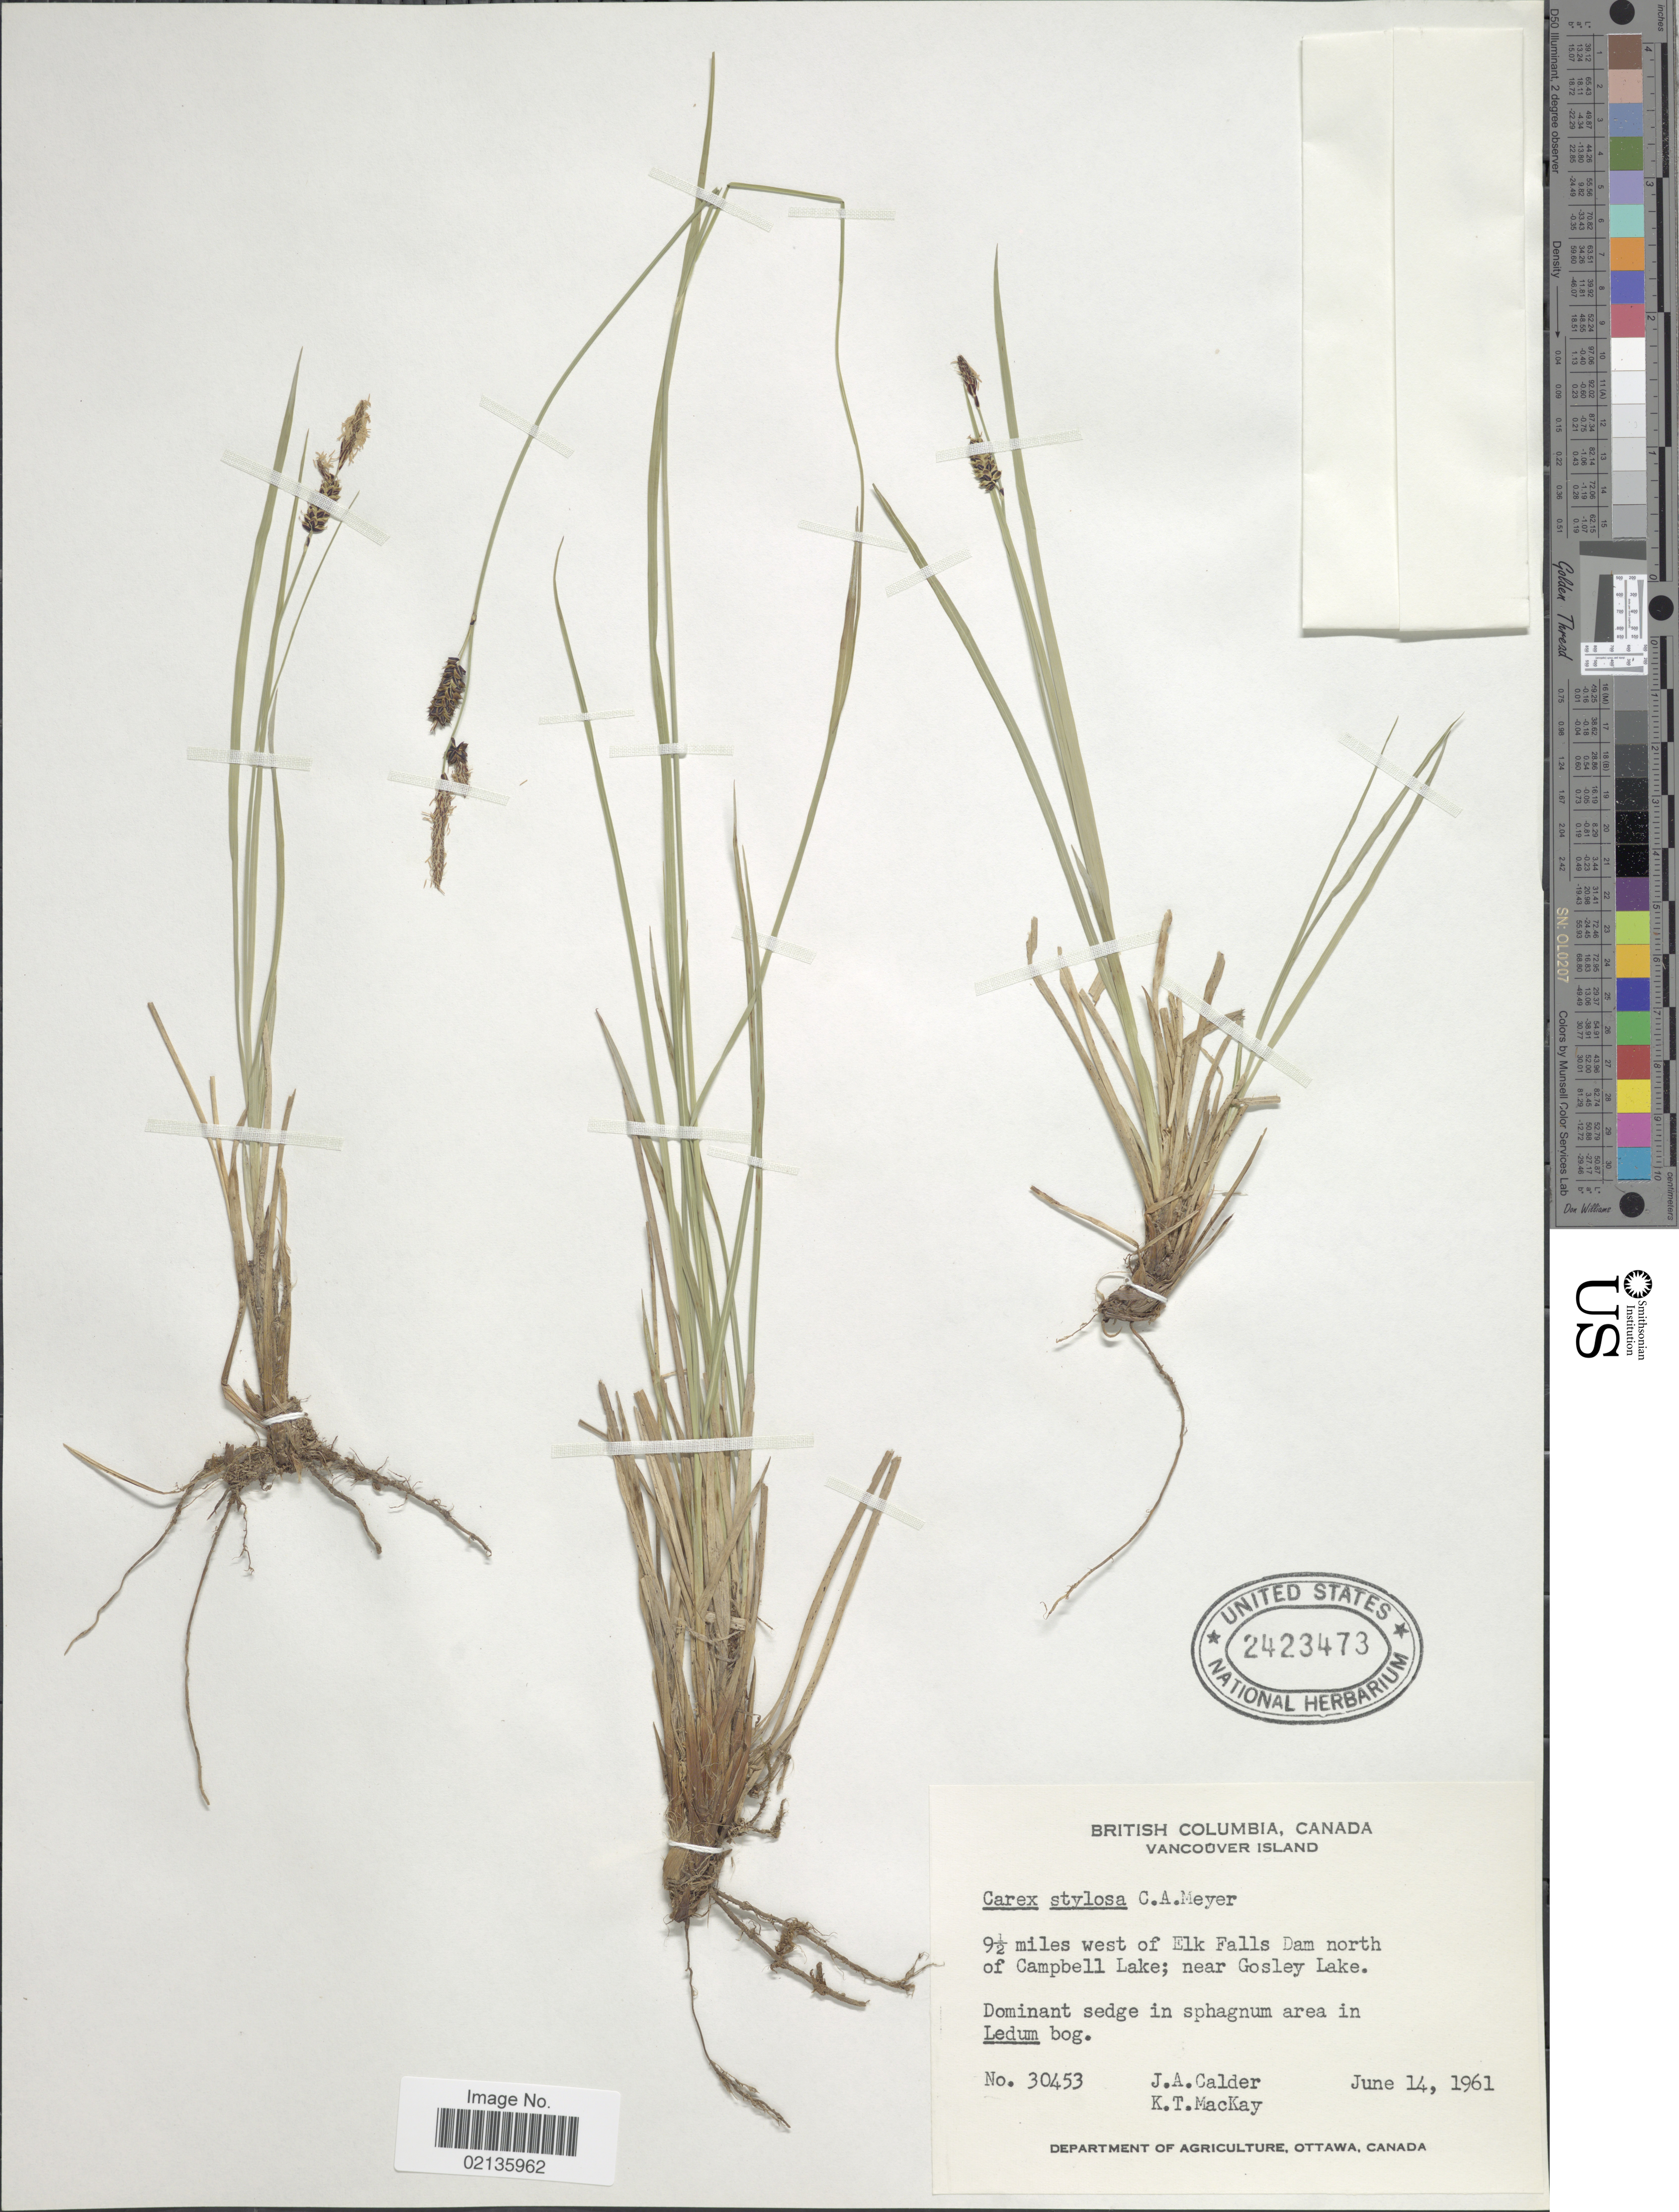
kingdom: Plantae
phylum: Tracheophyta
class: Liliopsida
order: Poales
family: Cyperaceae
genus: Carex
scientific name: Carex stylosa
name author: C.A. Mey.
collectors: J. A. Calder & K. T. Mackay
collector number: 30453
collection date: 1961-06-14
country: Canada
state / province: British Columbia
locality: Vancouver Island, 9½ miles west of Elk Falls Dam North of Campbell Lake; near Gosley Lake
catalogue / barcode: US 2423473